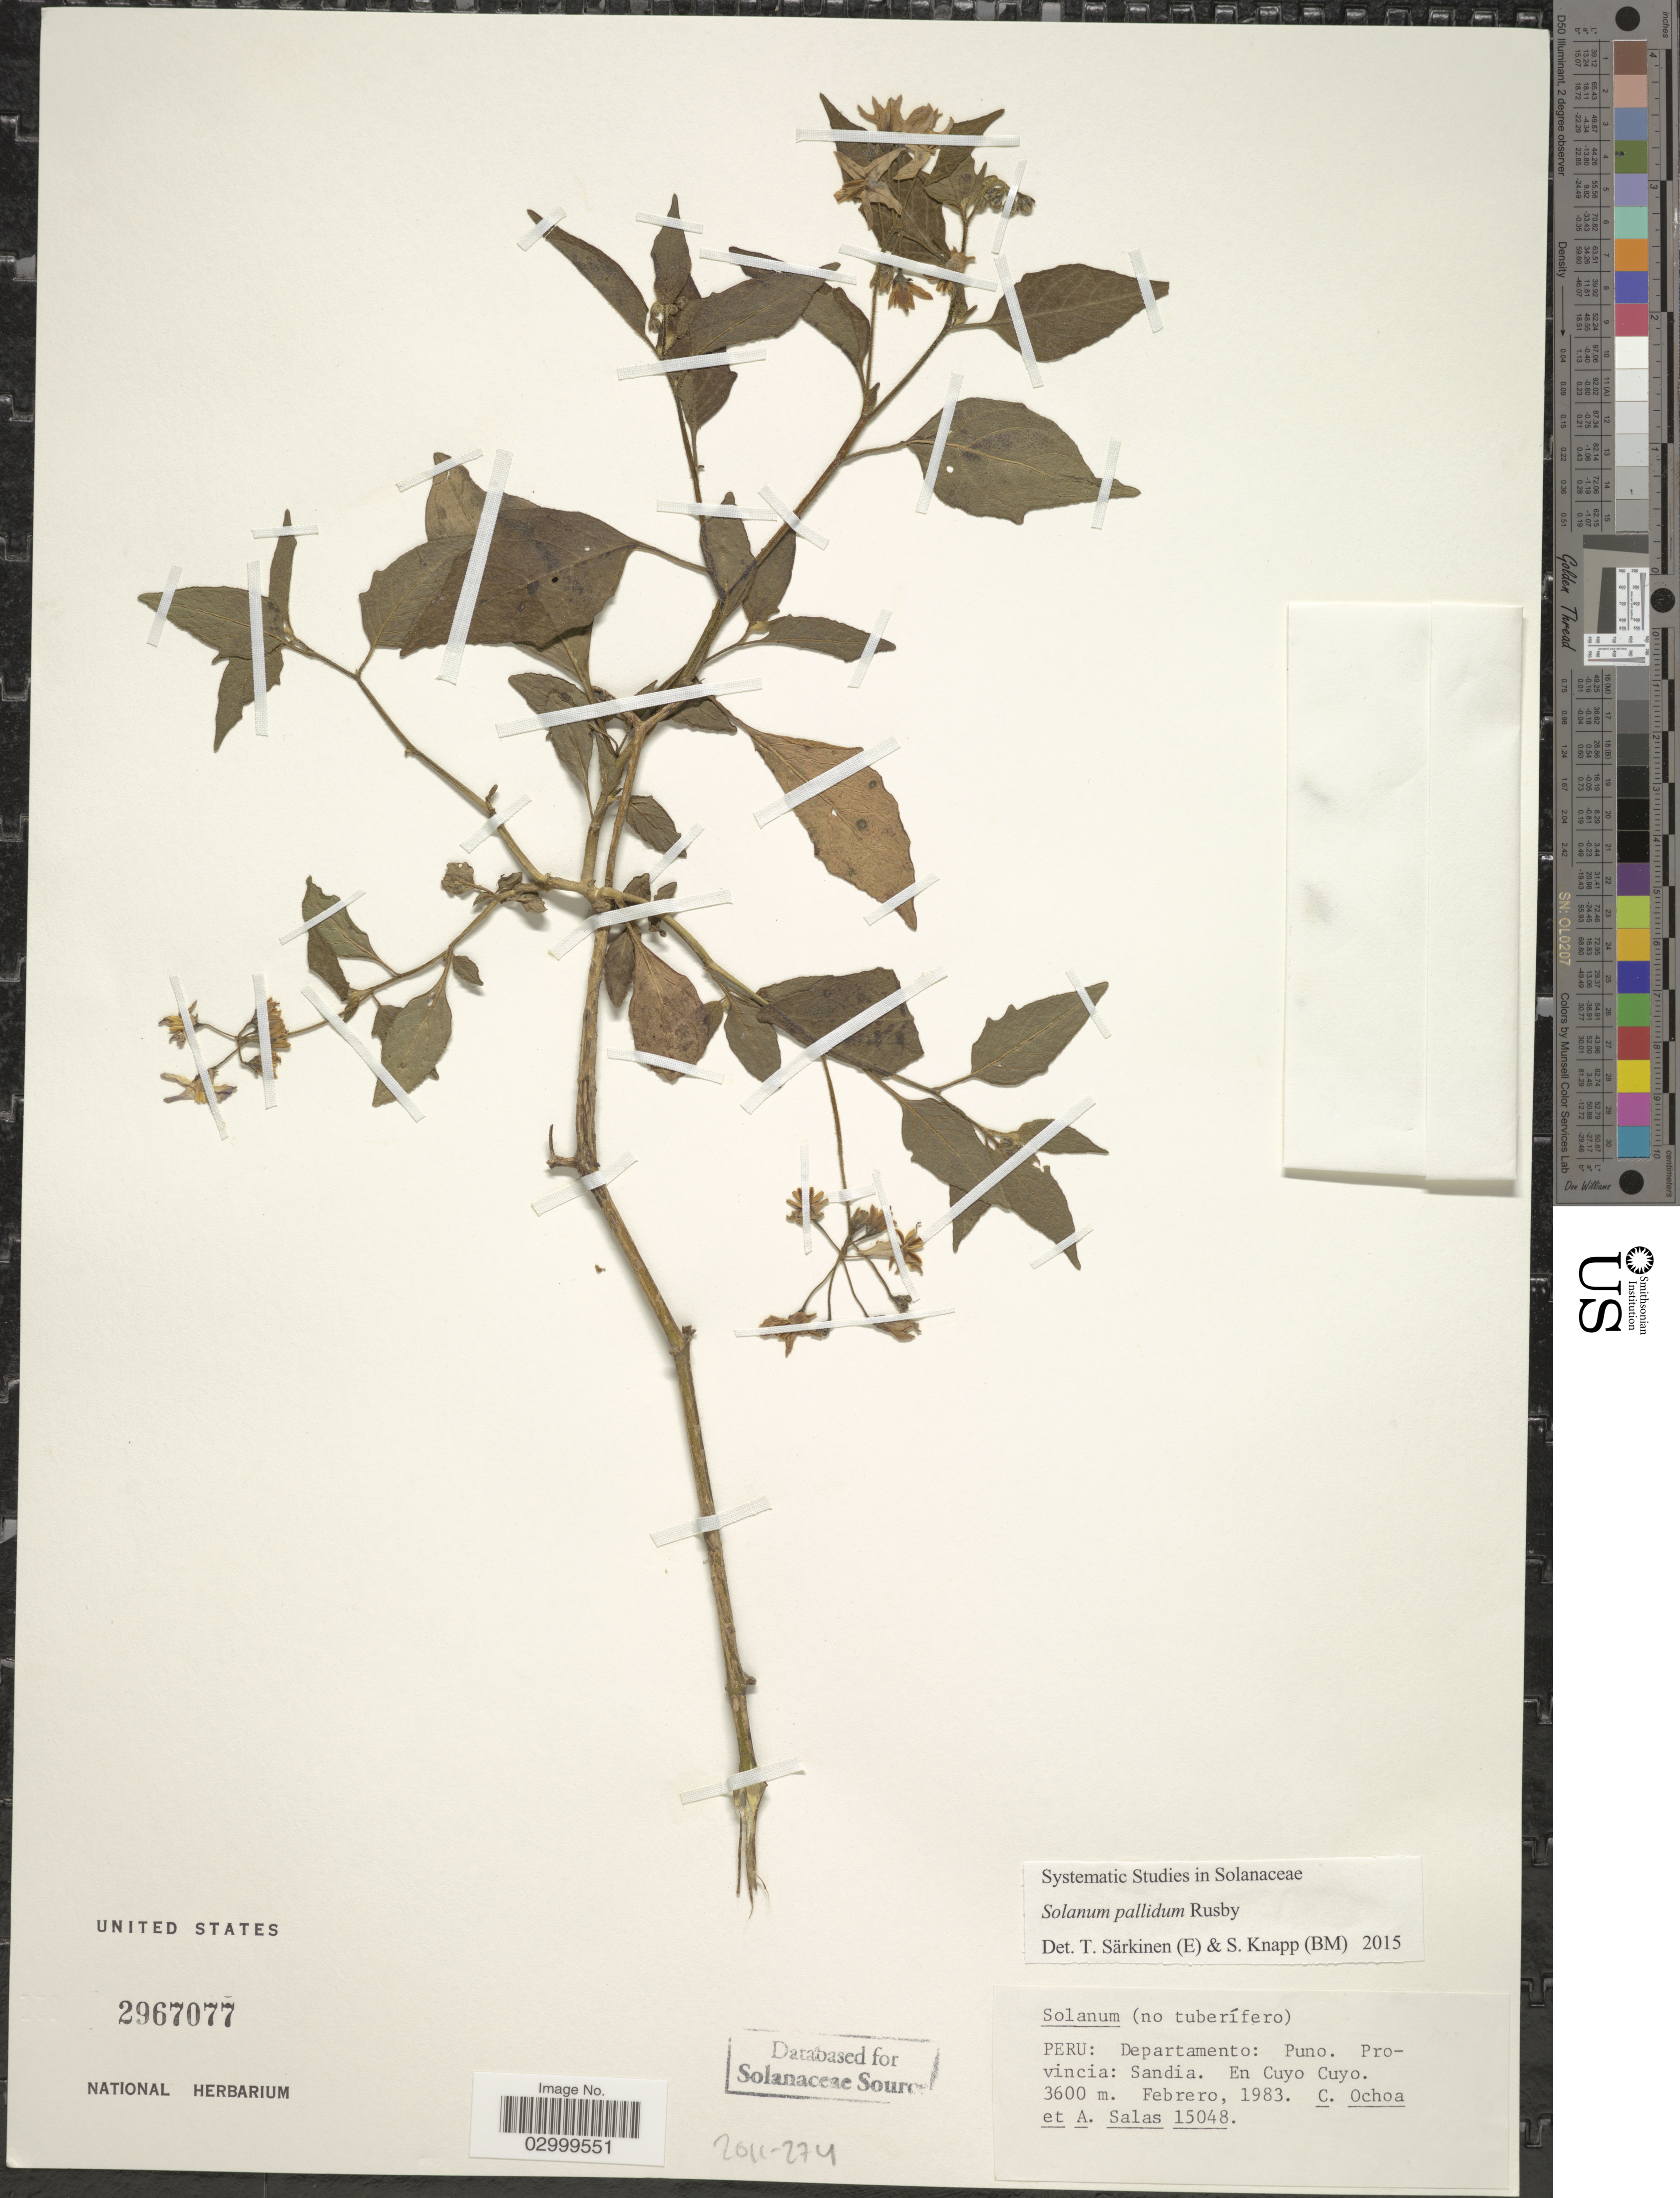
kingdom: Plantae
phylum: Tracheophyta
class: Magnoliopsida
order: Solanales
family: Solanaceae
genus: Solanum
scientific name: Solanum pallidum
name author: Rusby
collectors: C. Ochoa & A. Salas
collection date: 1983-02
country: Peru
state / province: Puno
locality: Departamento: Puno. Provincia: Sandia. En Cuyo Cuyo.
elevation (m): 3600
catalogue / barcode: US 2967077